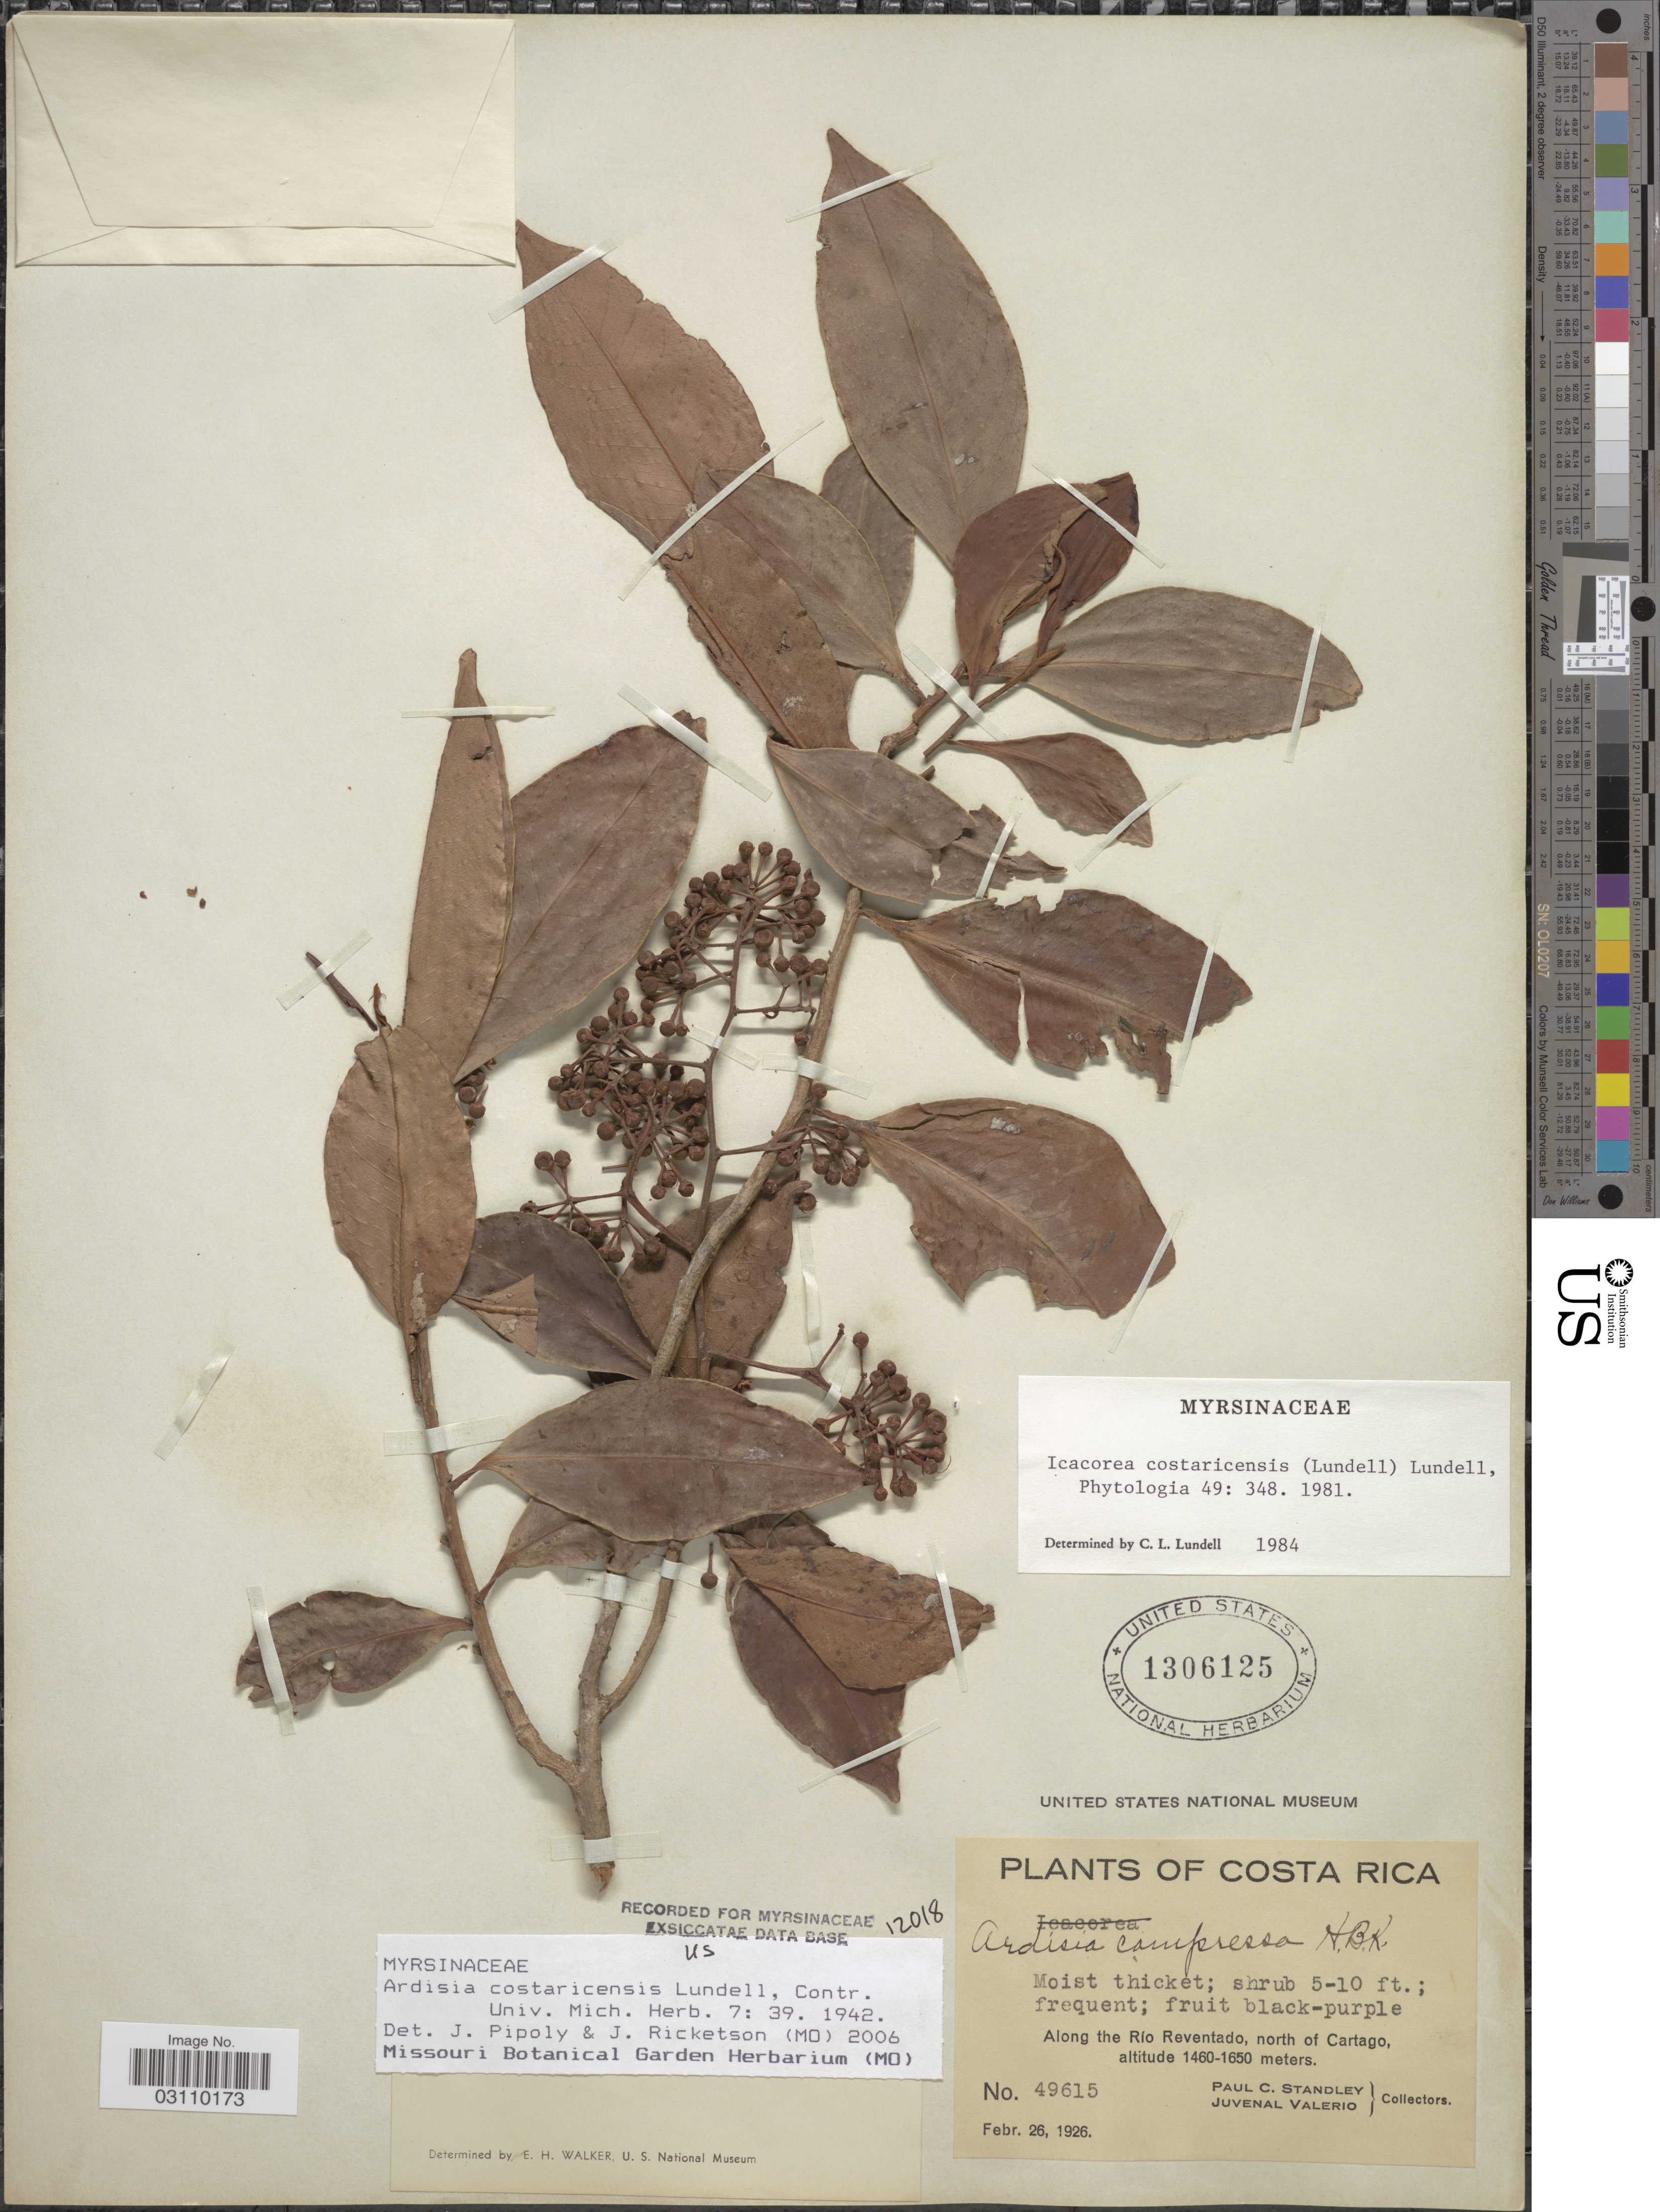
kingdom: Plantae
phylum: Tracheophyta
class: Magnoliopsida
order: Ericales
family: Primulaceae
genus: Ardisia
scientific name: Ardisia costaricensis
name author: Lundell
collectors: P. C. Standley & J. Valerio R.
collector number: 49615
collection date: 1926-02-26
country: Costa Rica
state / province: Cartago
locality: Along the Río Reventado, north of Cartago.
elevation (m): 1460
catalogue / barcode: US 1306125